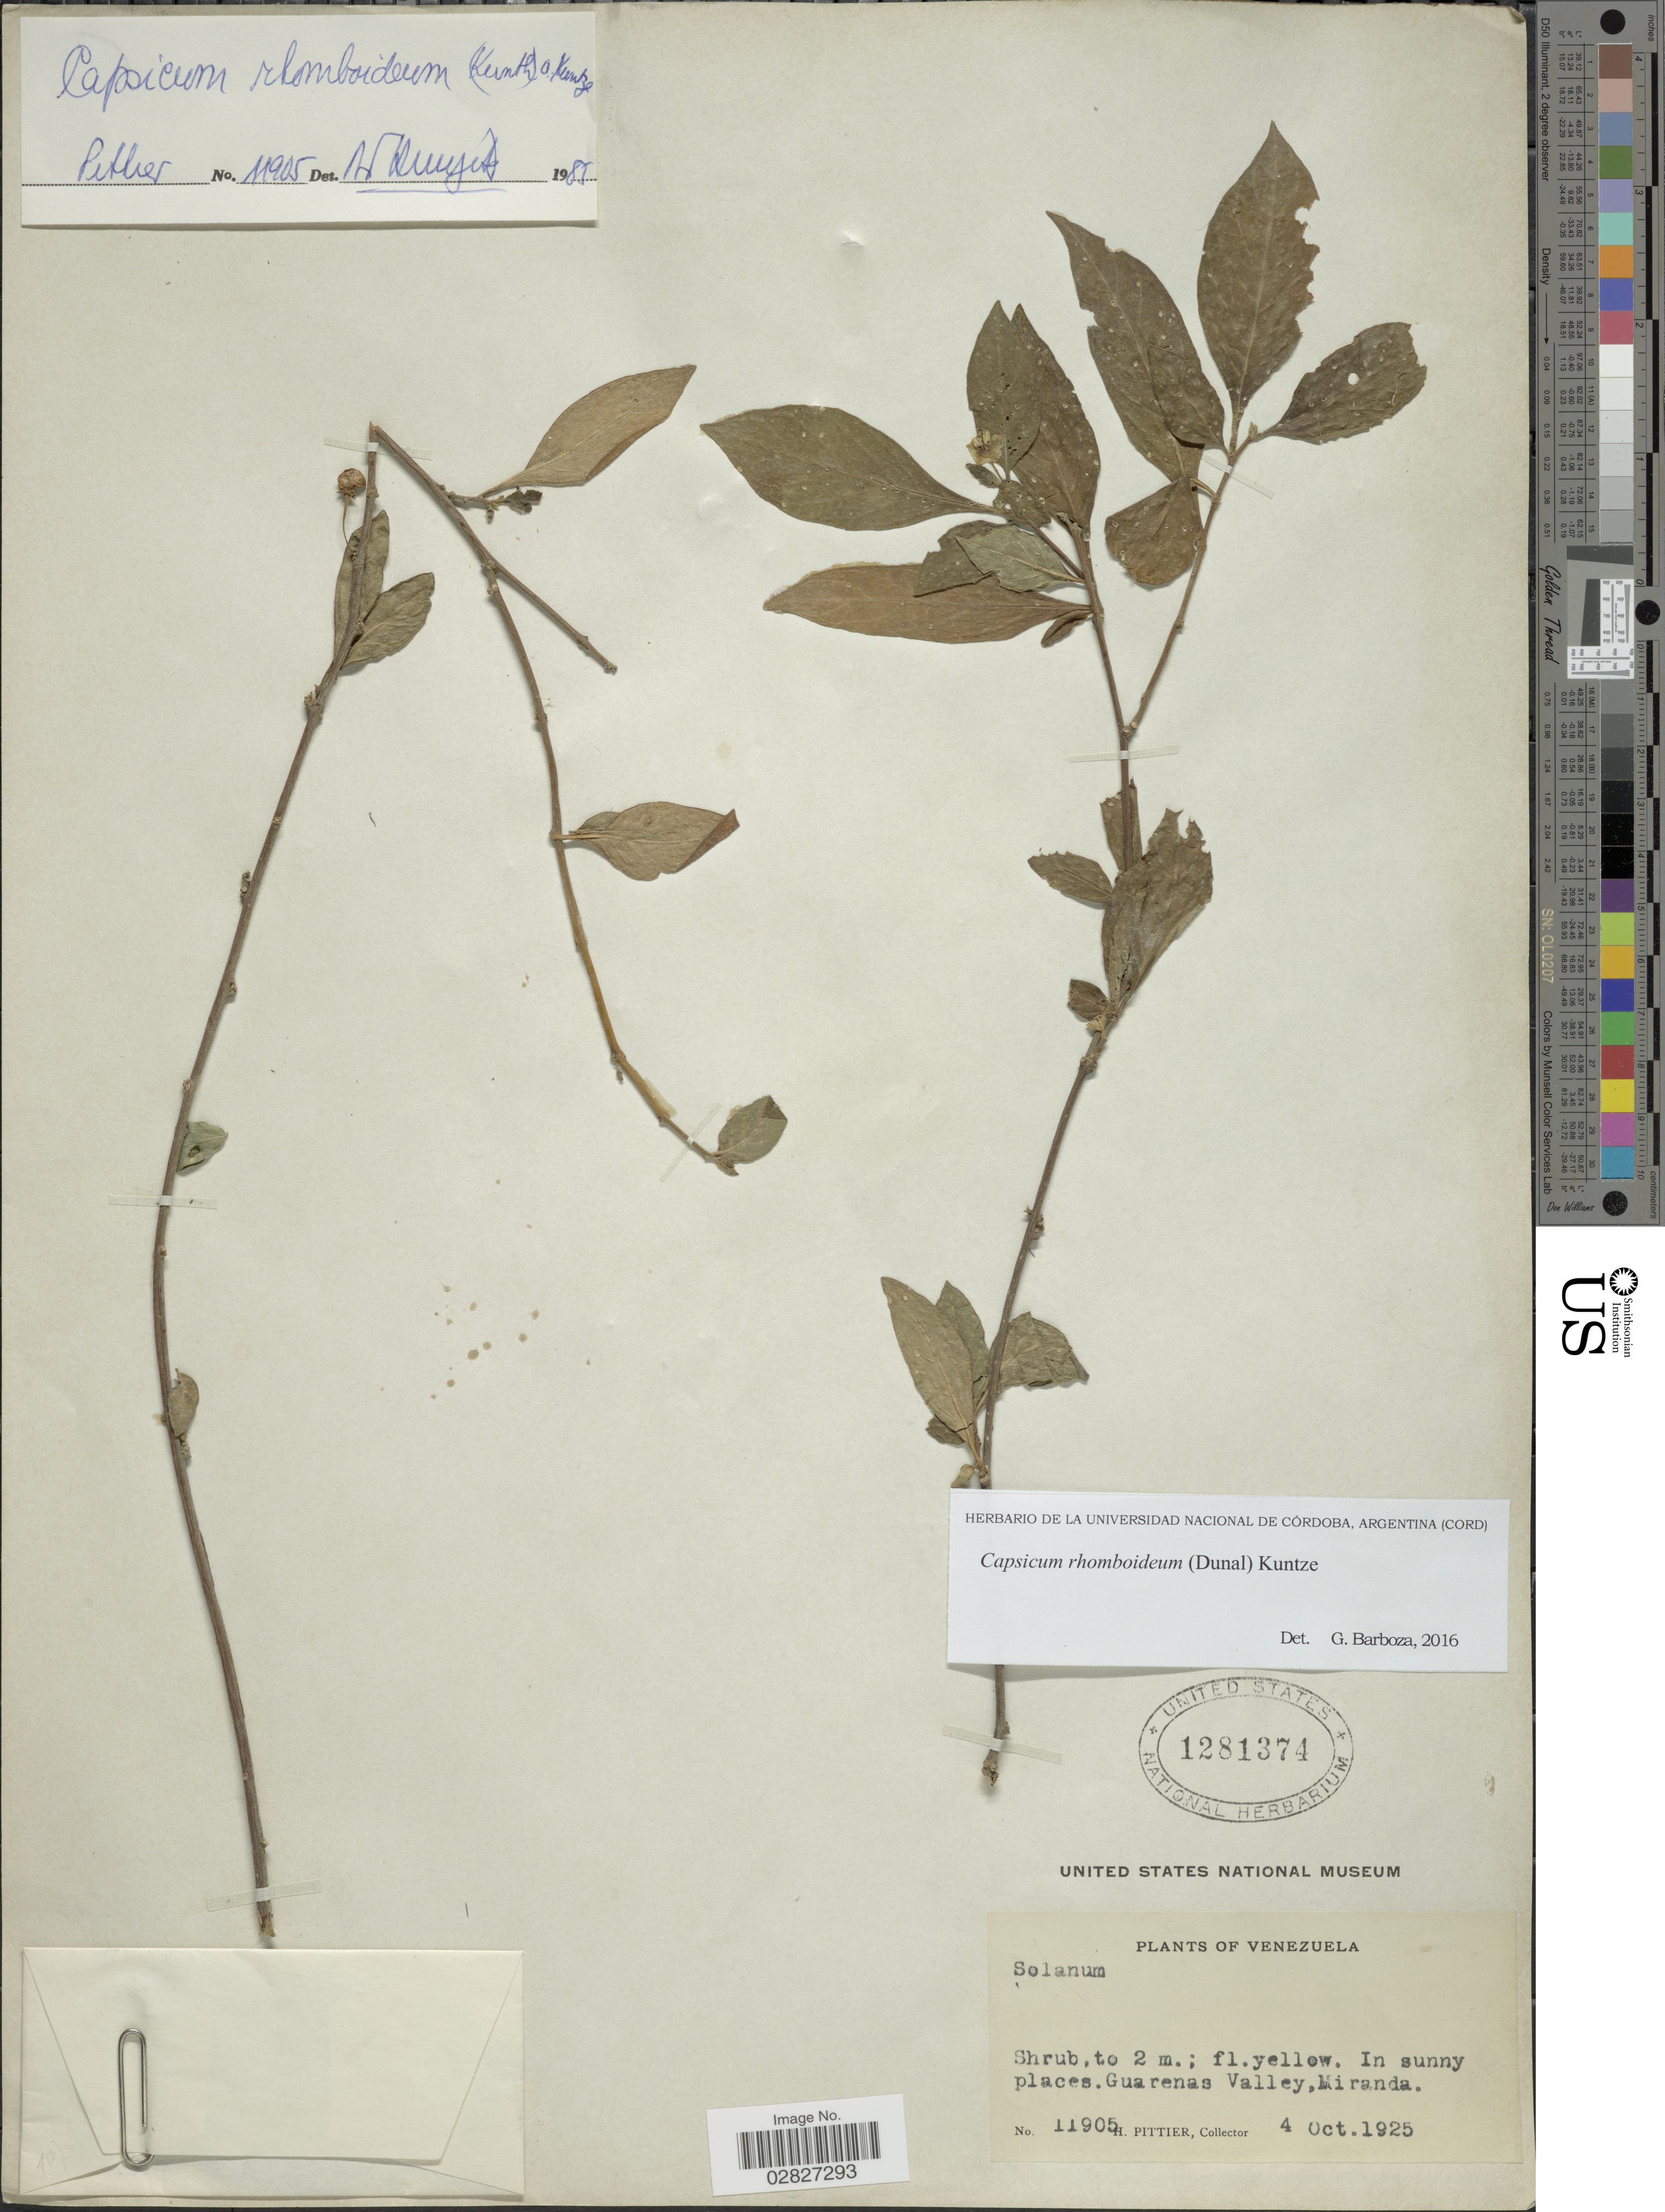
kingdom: Plantae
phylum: Tracheophyta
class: Magnoliopsida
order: Solanales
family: Solanaceae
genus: Capsicum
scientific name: Capsicum rhomboideum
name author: (Humb. & Bonpl. ex Dunal) Kuntze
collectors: H. F. Pittier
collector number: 11905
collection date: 1925-10-04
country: Venezuela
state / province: Miranda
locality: Guarenas Valley, Miranda.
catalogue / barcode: US 1281374